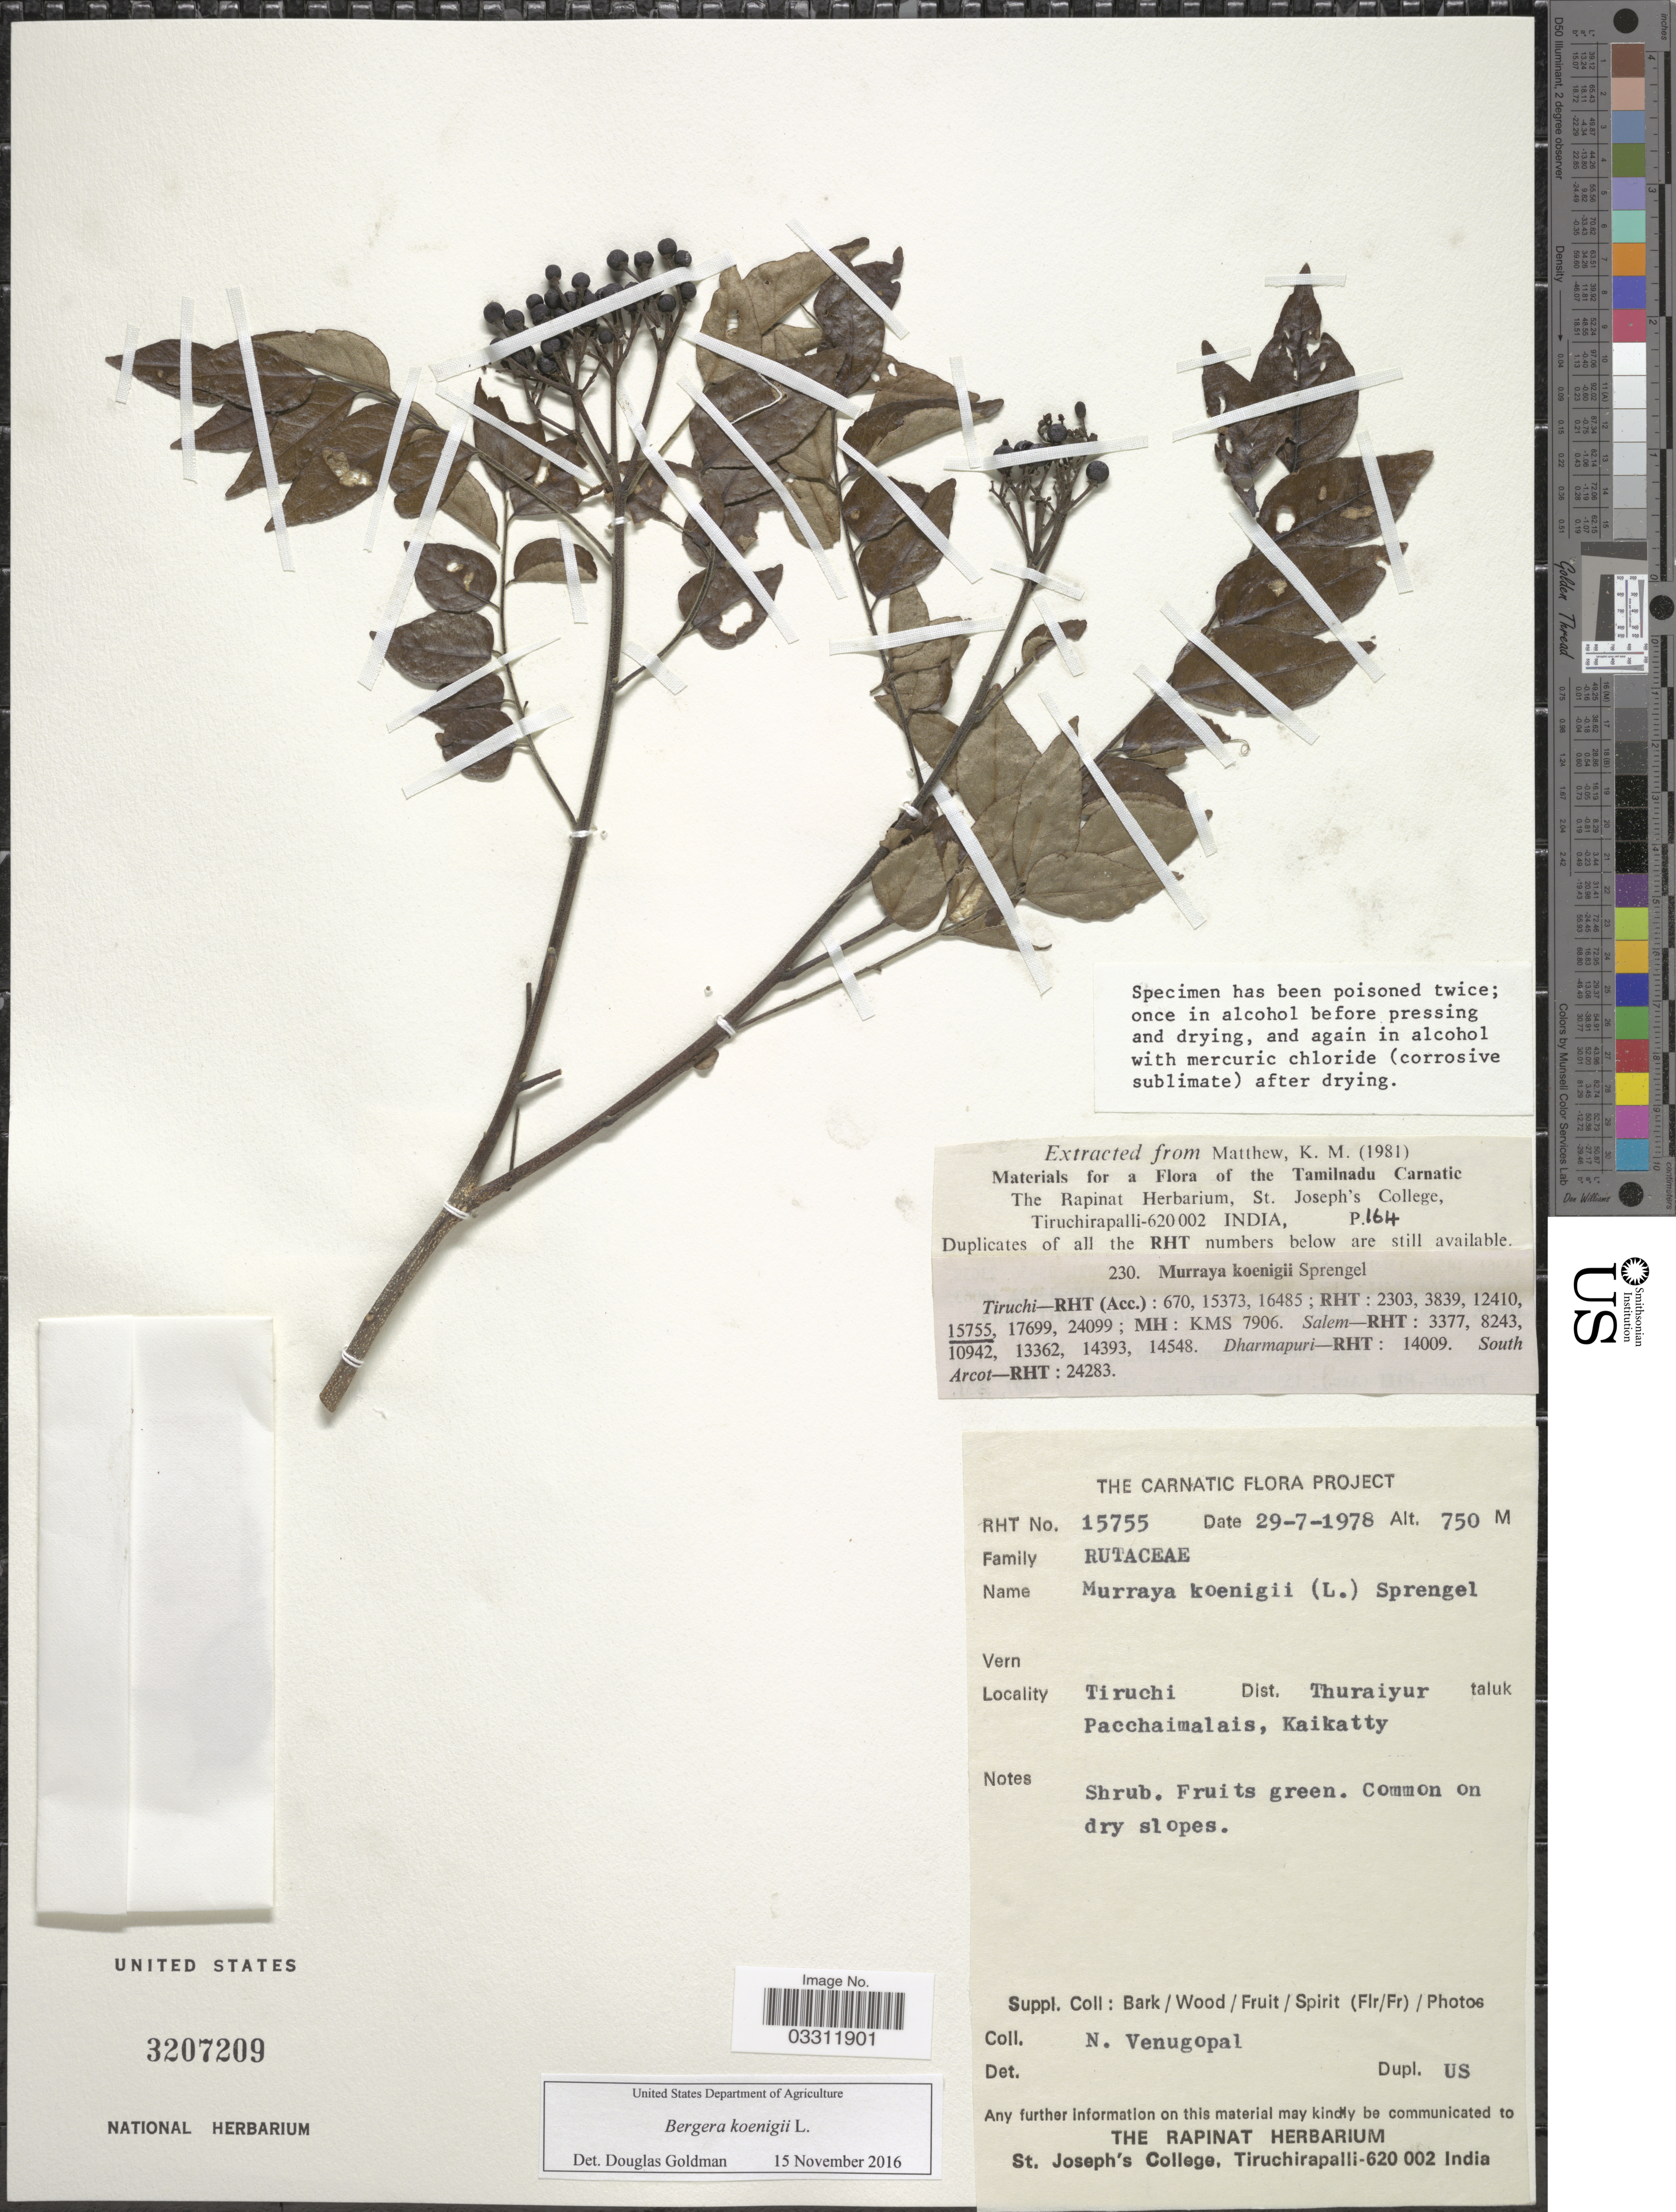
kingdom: Plantae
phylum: Tracheophyta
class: Magnoliopsida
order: Sapindales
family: Rutaceae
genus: Bergera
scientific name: Bergera koenigii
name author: L.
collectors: N. Venugopal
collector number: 15755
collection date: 1978-07-29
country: India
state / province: Tamil Nadu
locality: Tiruchi. Dist. Thuraiyur. Pacchaimalais, Kaikatty.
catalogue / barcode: US 3207209